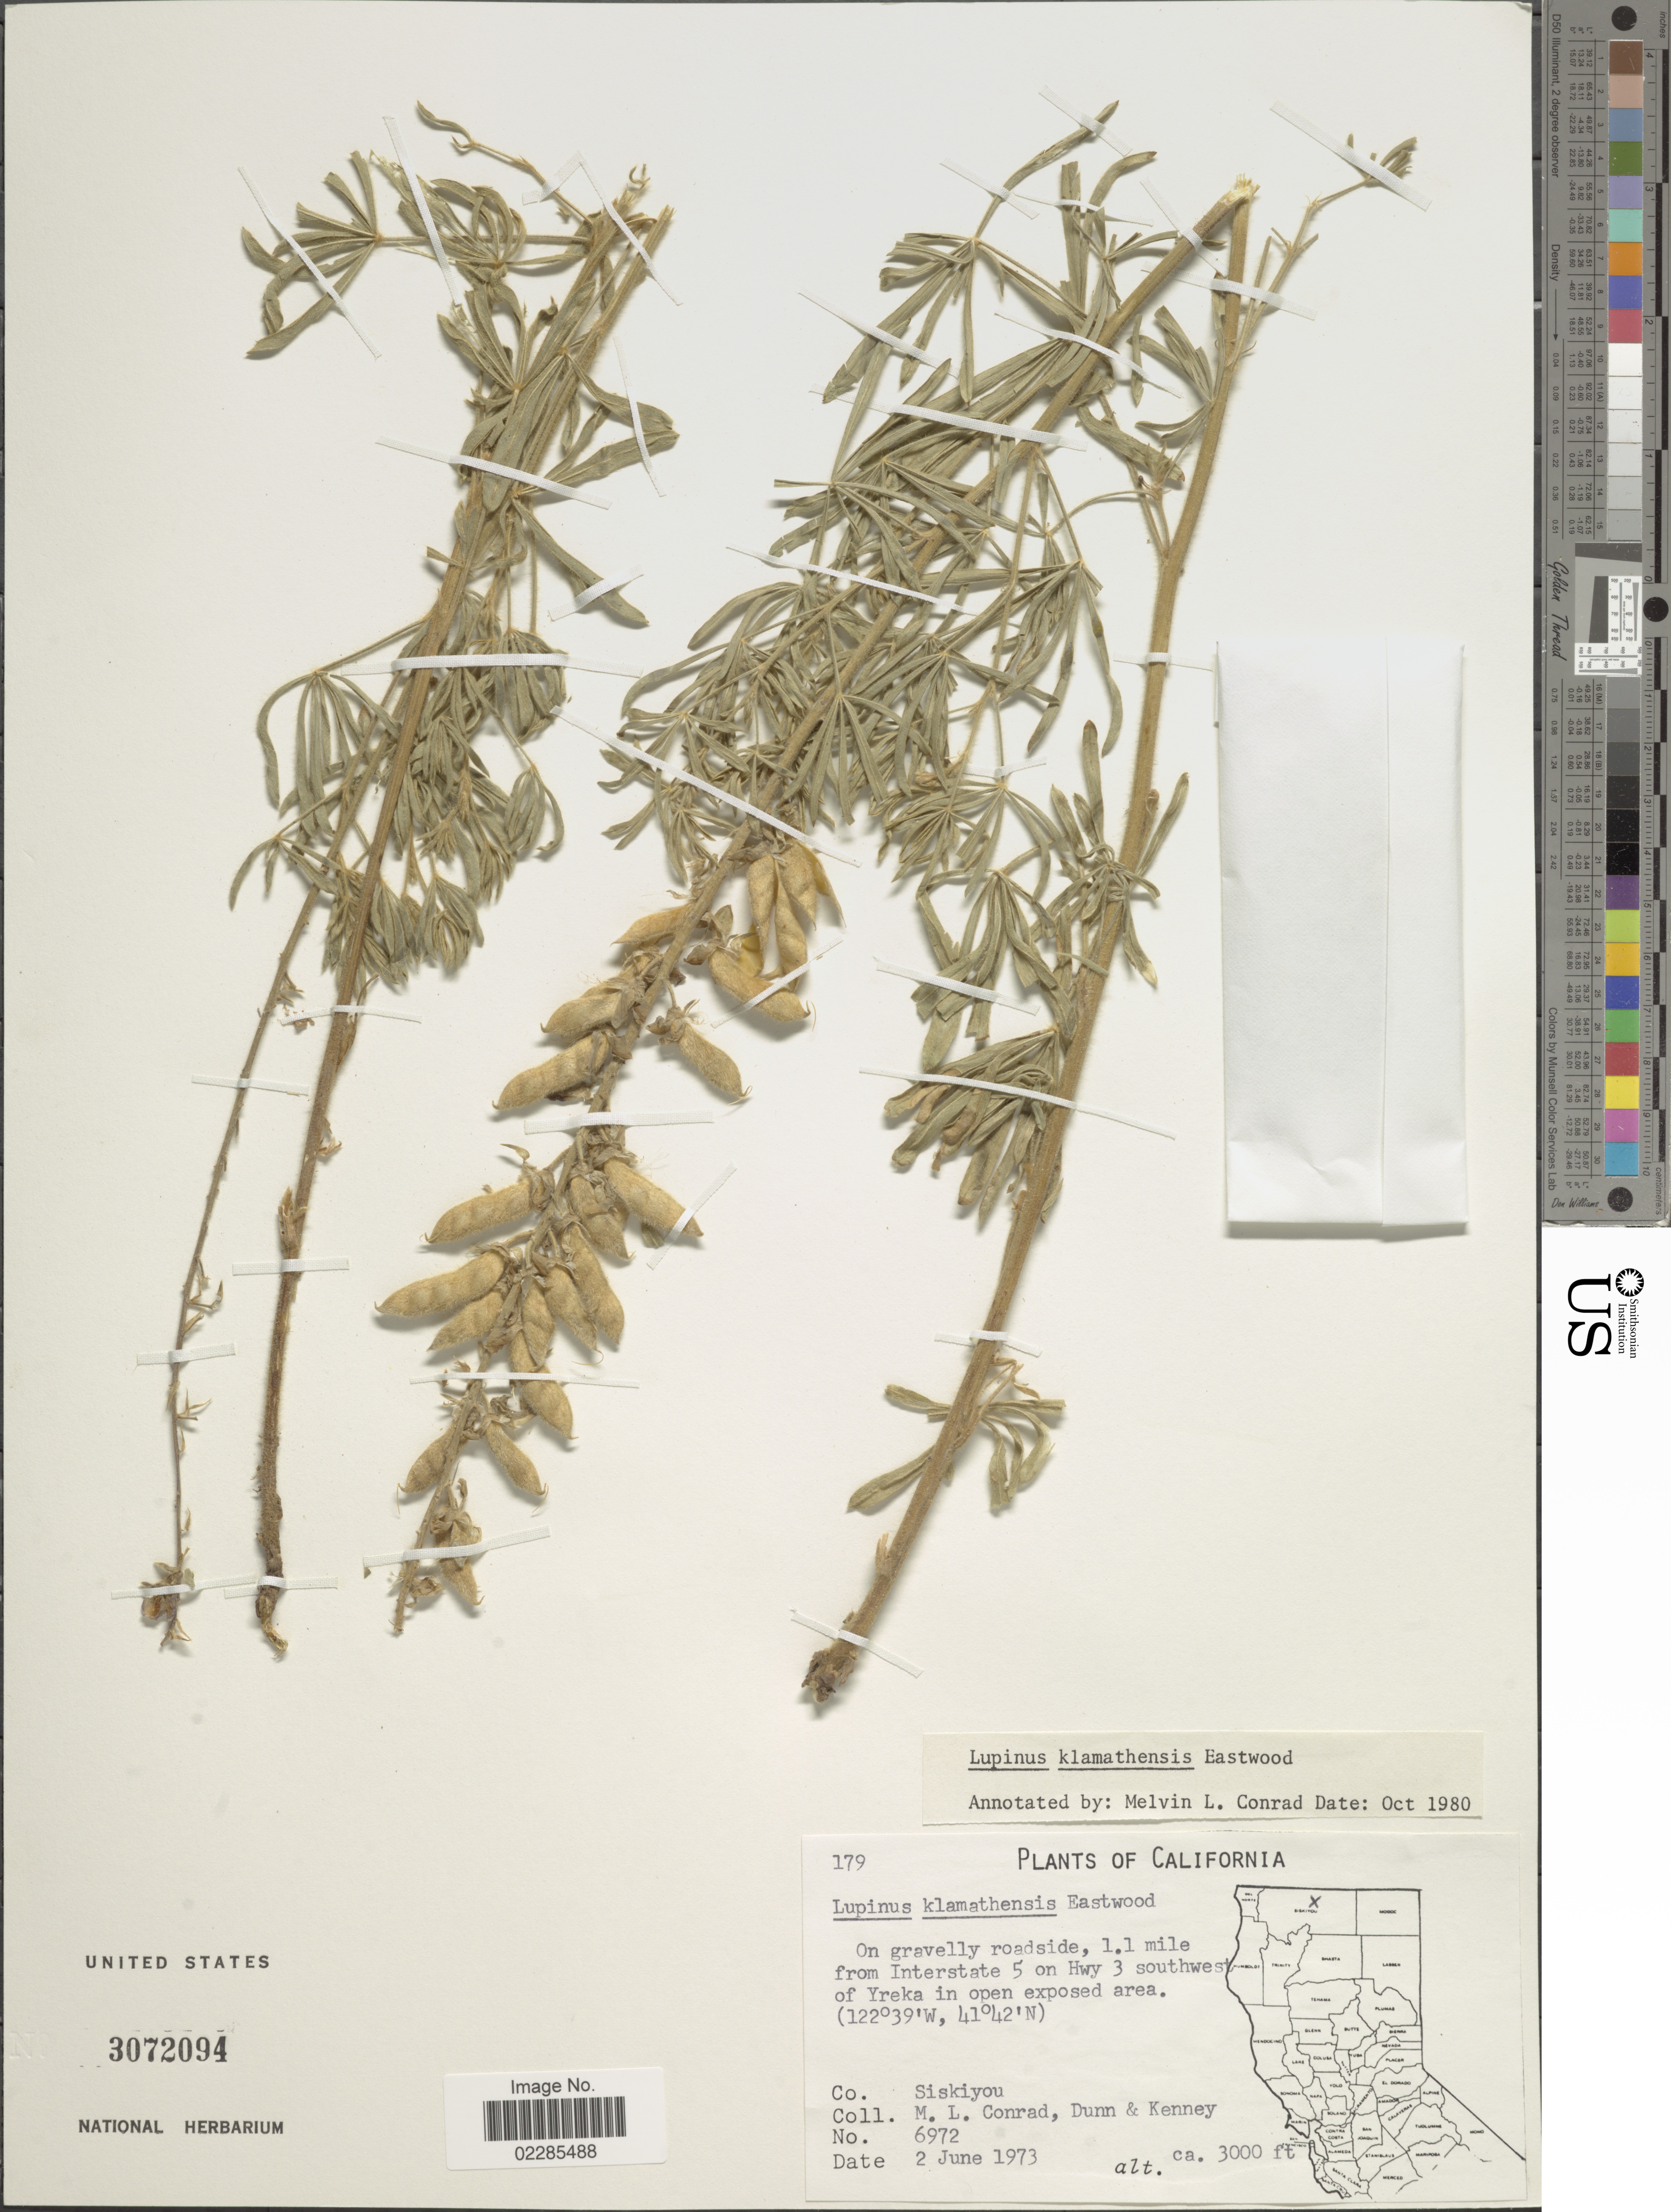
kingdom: Plantae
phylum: Tracheophyta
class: Magnoliopsida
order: Fabales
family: Fabaceae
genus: Lupinus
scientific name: Lupinus klamathensis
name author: Eastw.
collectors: M. Conrad, Dunn, -- & Kenney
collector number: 6972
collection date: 1973-06-02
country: United States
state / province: California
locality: On gravelly roadside, 1.1 mile from Interstate 5 on Hwy 3 southwest of Yreka in open area, Co Siskiyou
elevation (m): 914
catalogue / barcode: US 3072094